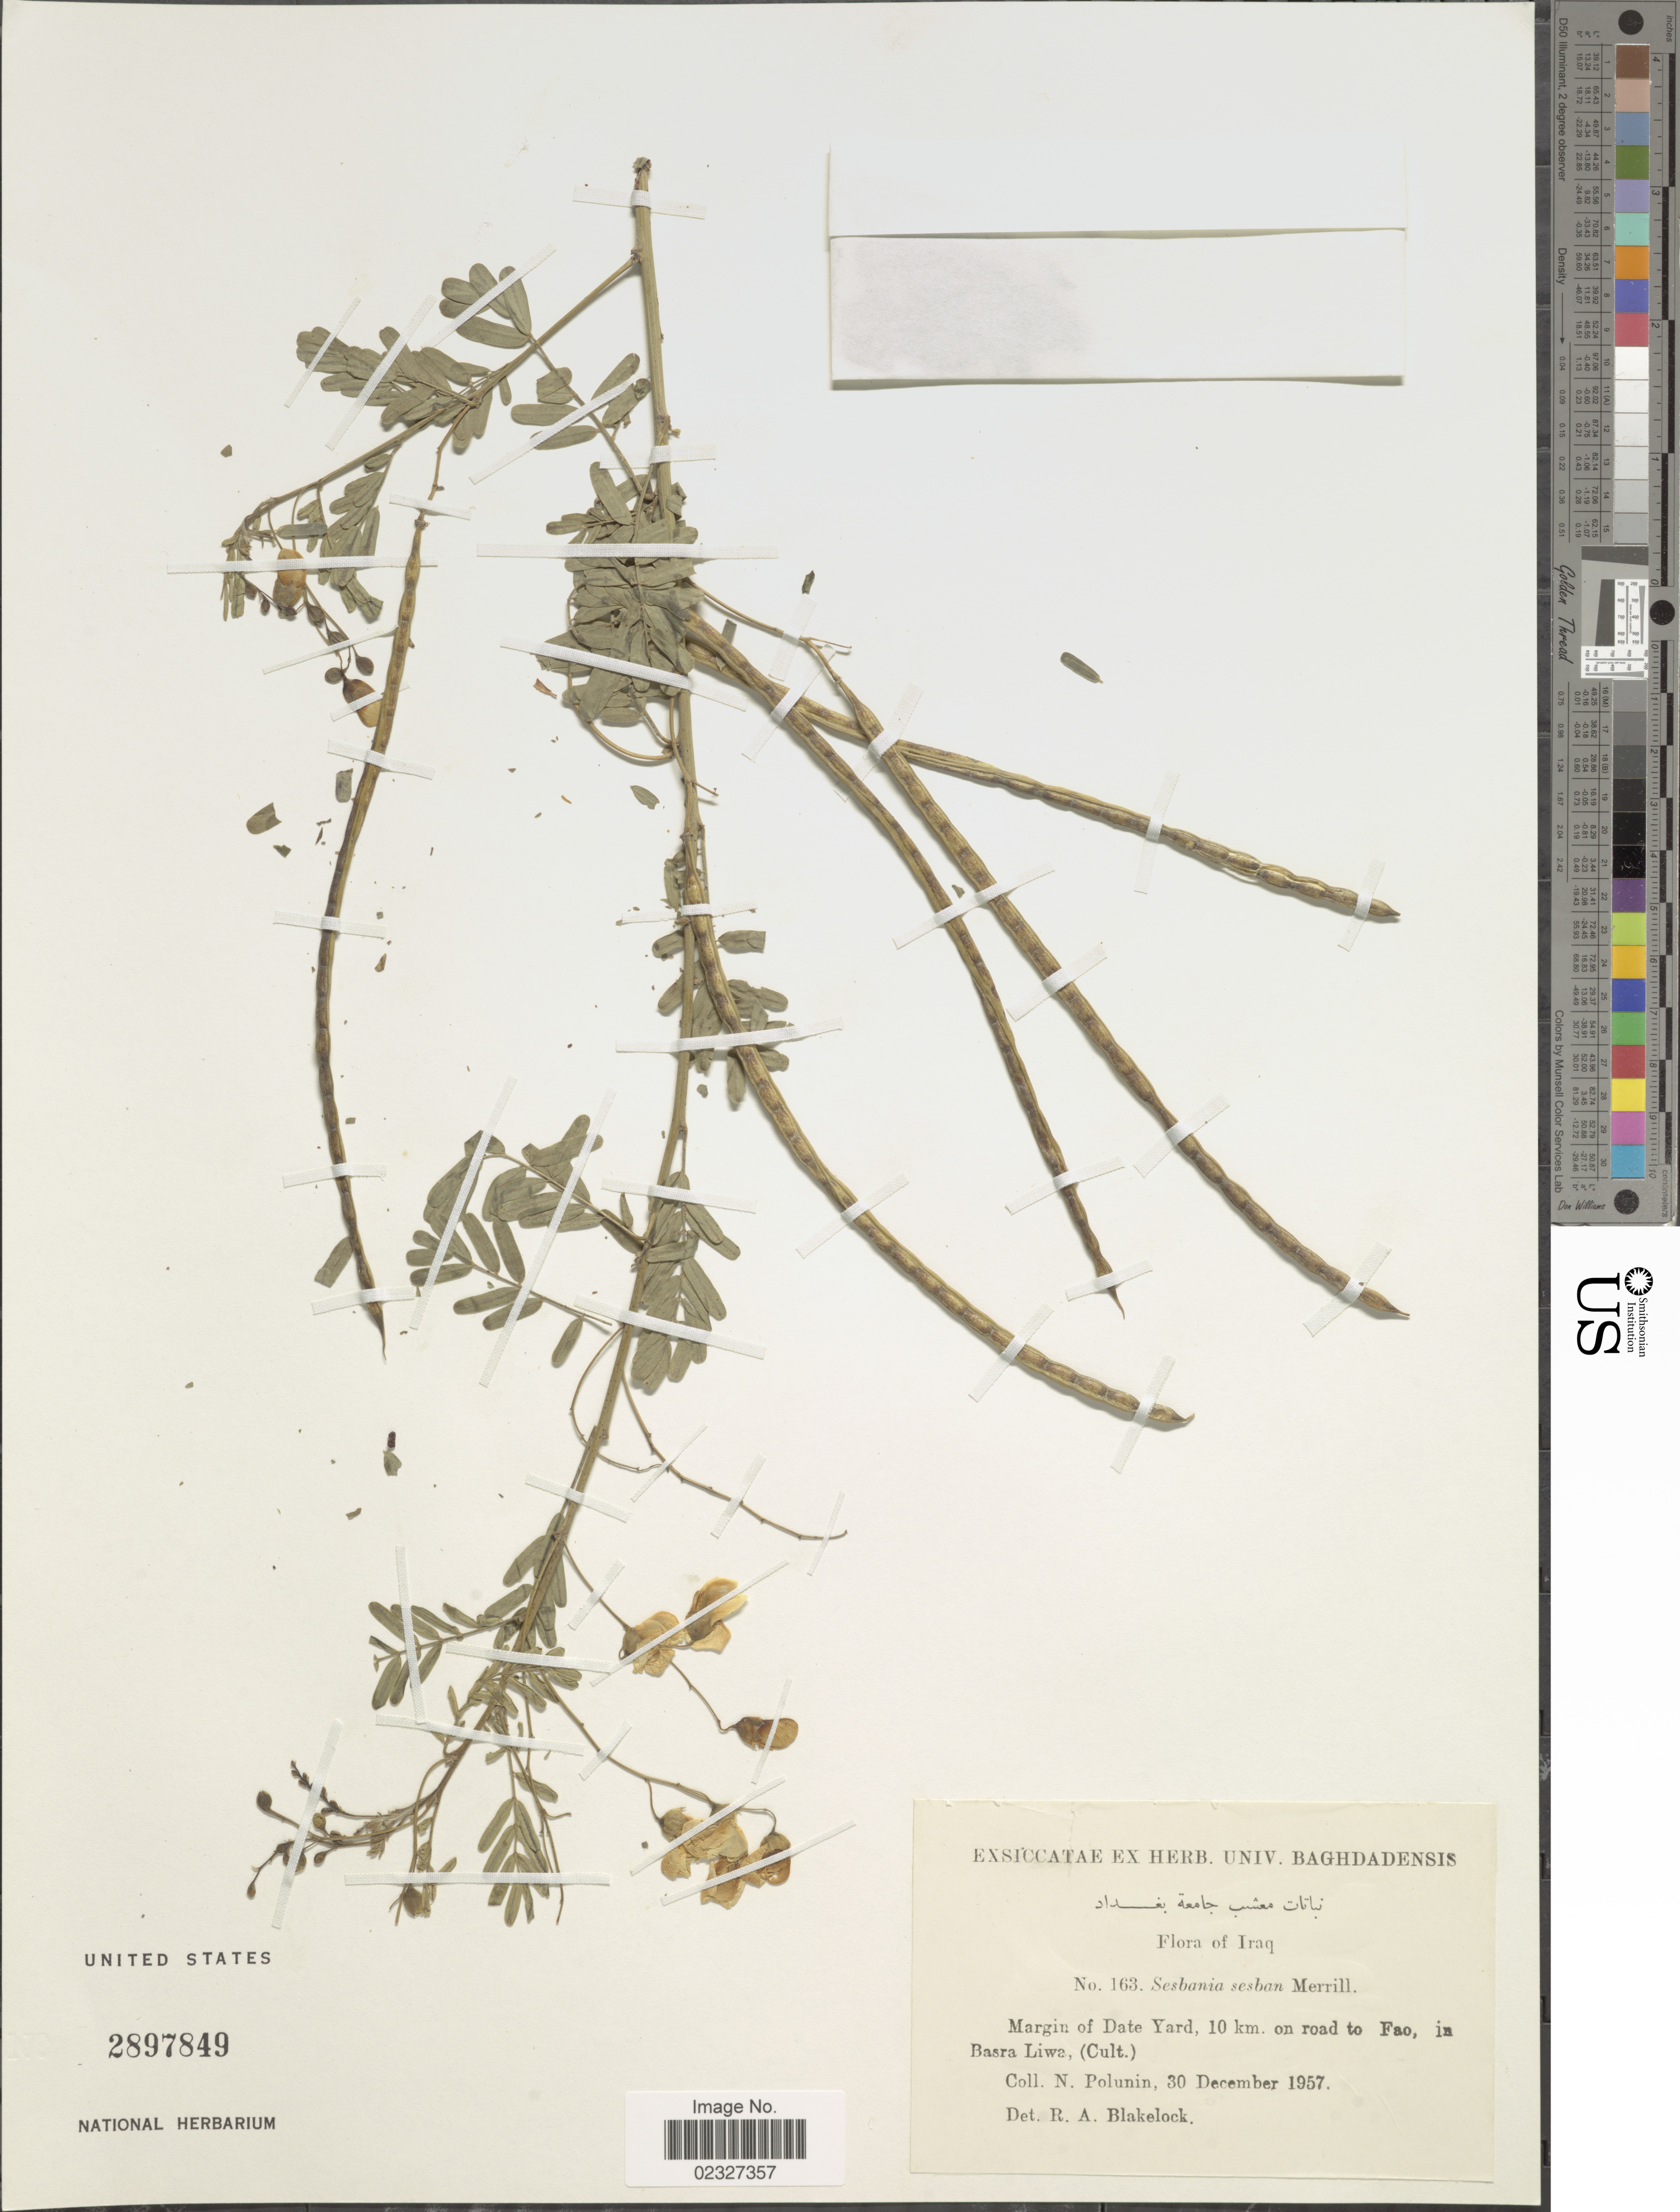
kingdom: Plantae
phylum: Tracheophyta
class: Magnoliopsida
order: Fabales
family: Fabaceae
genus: Sesbania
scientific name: Sesbania sesban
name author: (L.) Merr.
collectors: N. V. Polunin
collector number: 163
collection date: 1957-12-30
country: Iraq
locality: Margin of Date Yard, 10 km on road to Fao, in Basra Liwa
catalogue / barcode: US 2897849